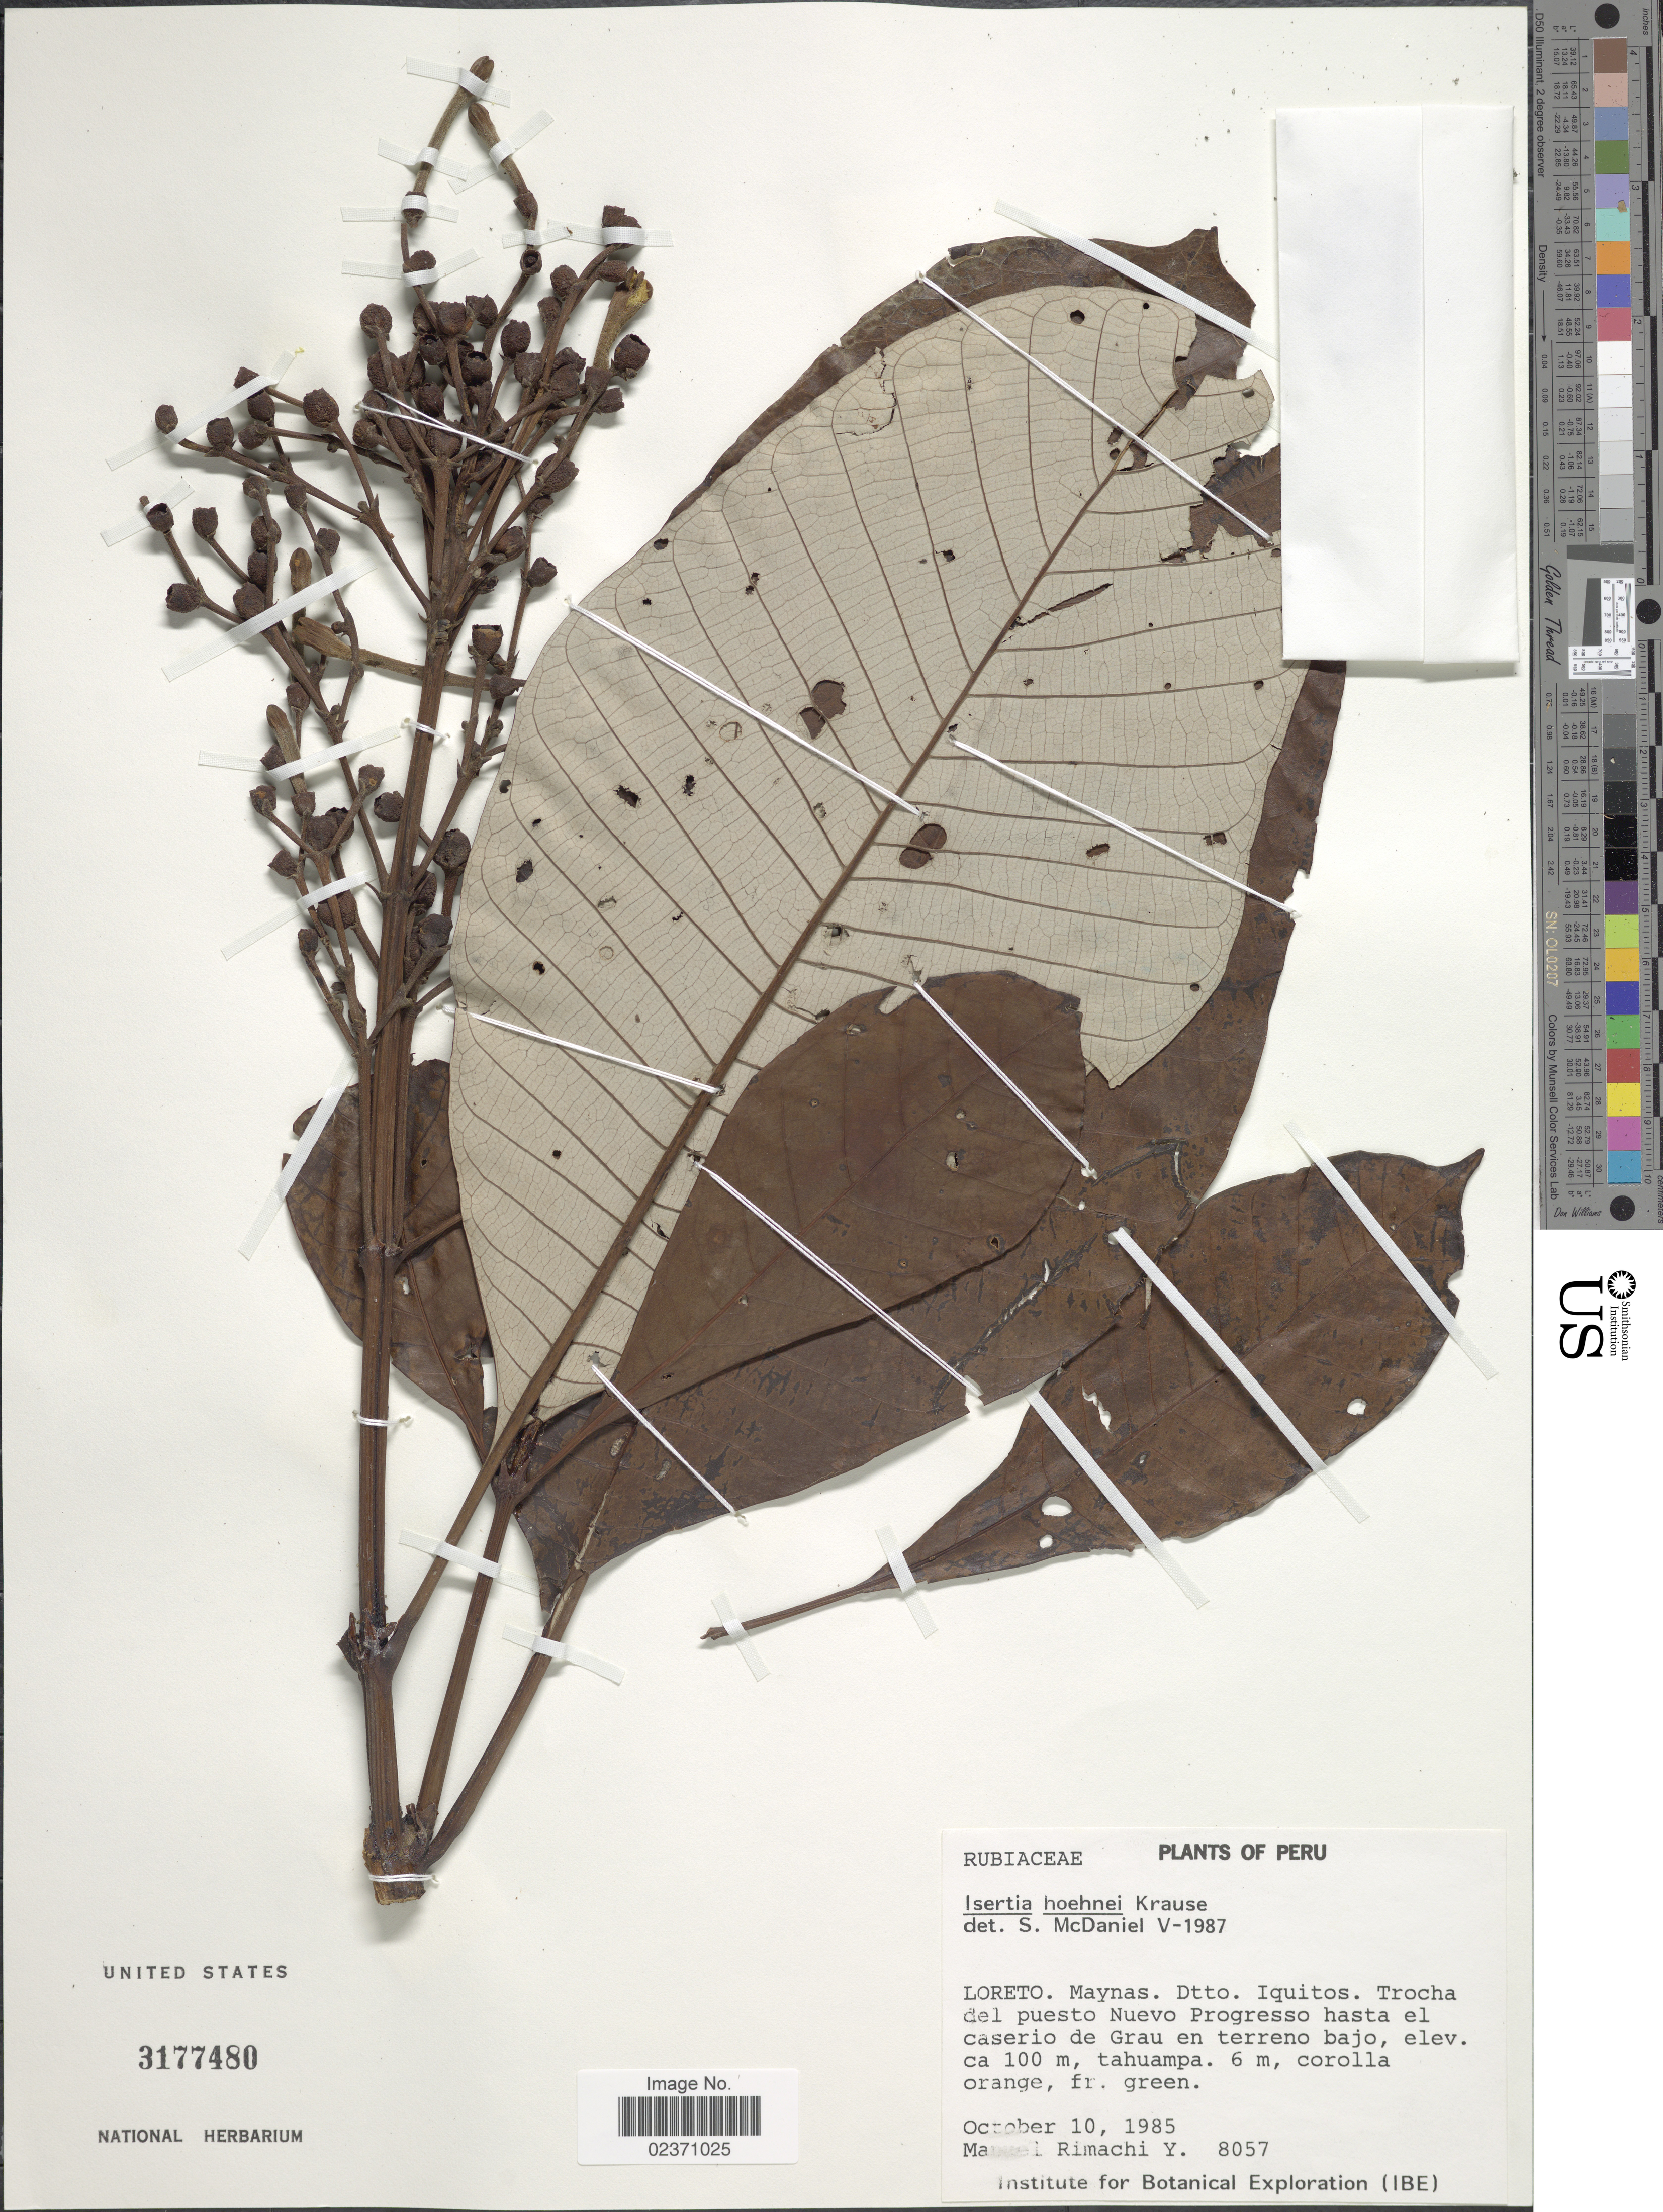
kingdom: Plantae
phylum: Tracheophyta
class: Magnoliopsida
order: Gentianales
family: Rubiaceae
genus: Isertia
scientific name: Isertia hoehnei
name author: K. Krause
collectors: M. Rimachi Y.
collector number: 8057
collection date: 1985-10-10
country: Peru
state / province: Loreto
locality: Maynas. Dtto. Iquitos. Trocha del puesto Nuevo Progresso hasta el caserio de Grau en terreno bajo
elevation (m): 100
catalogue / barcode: US 3177480